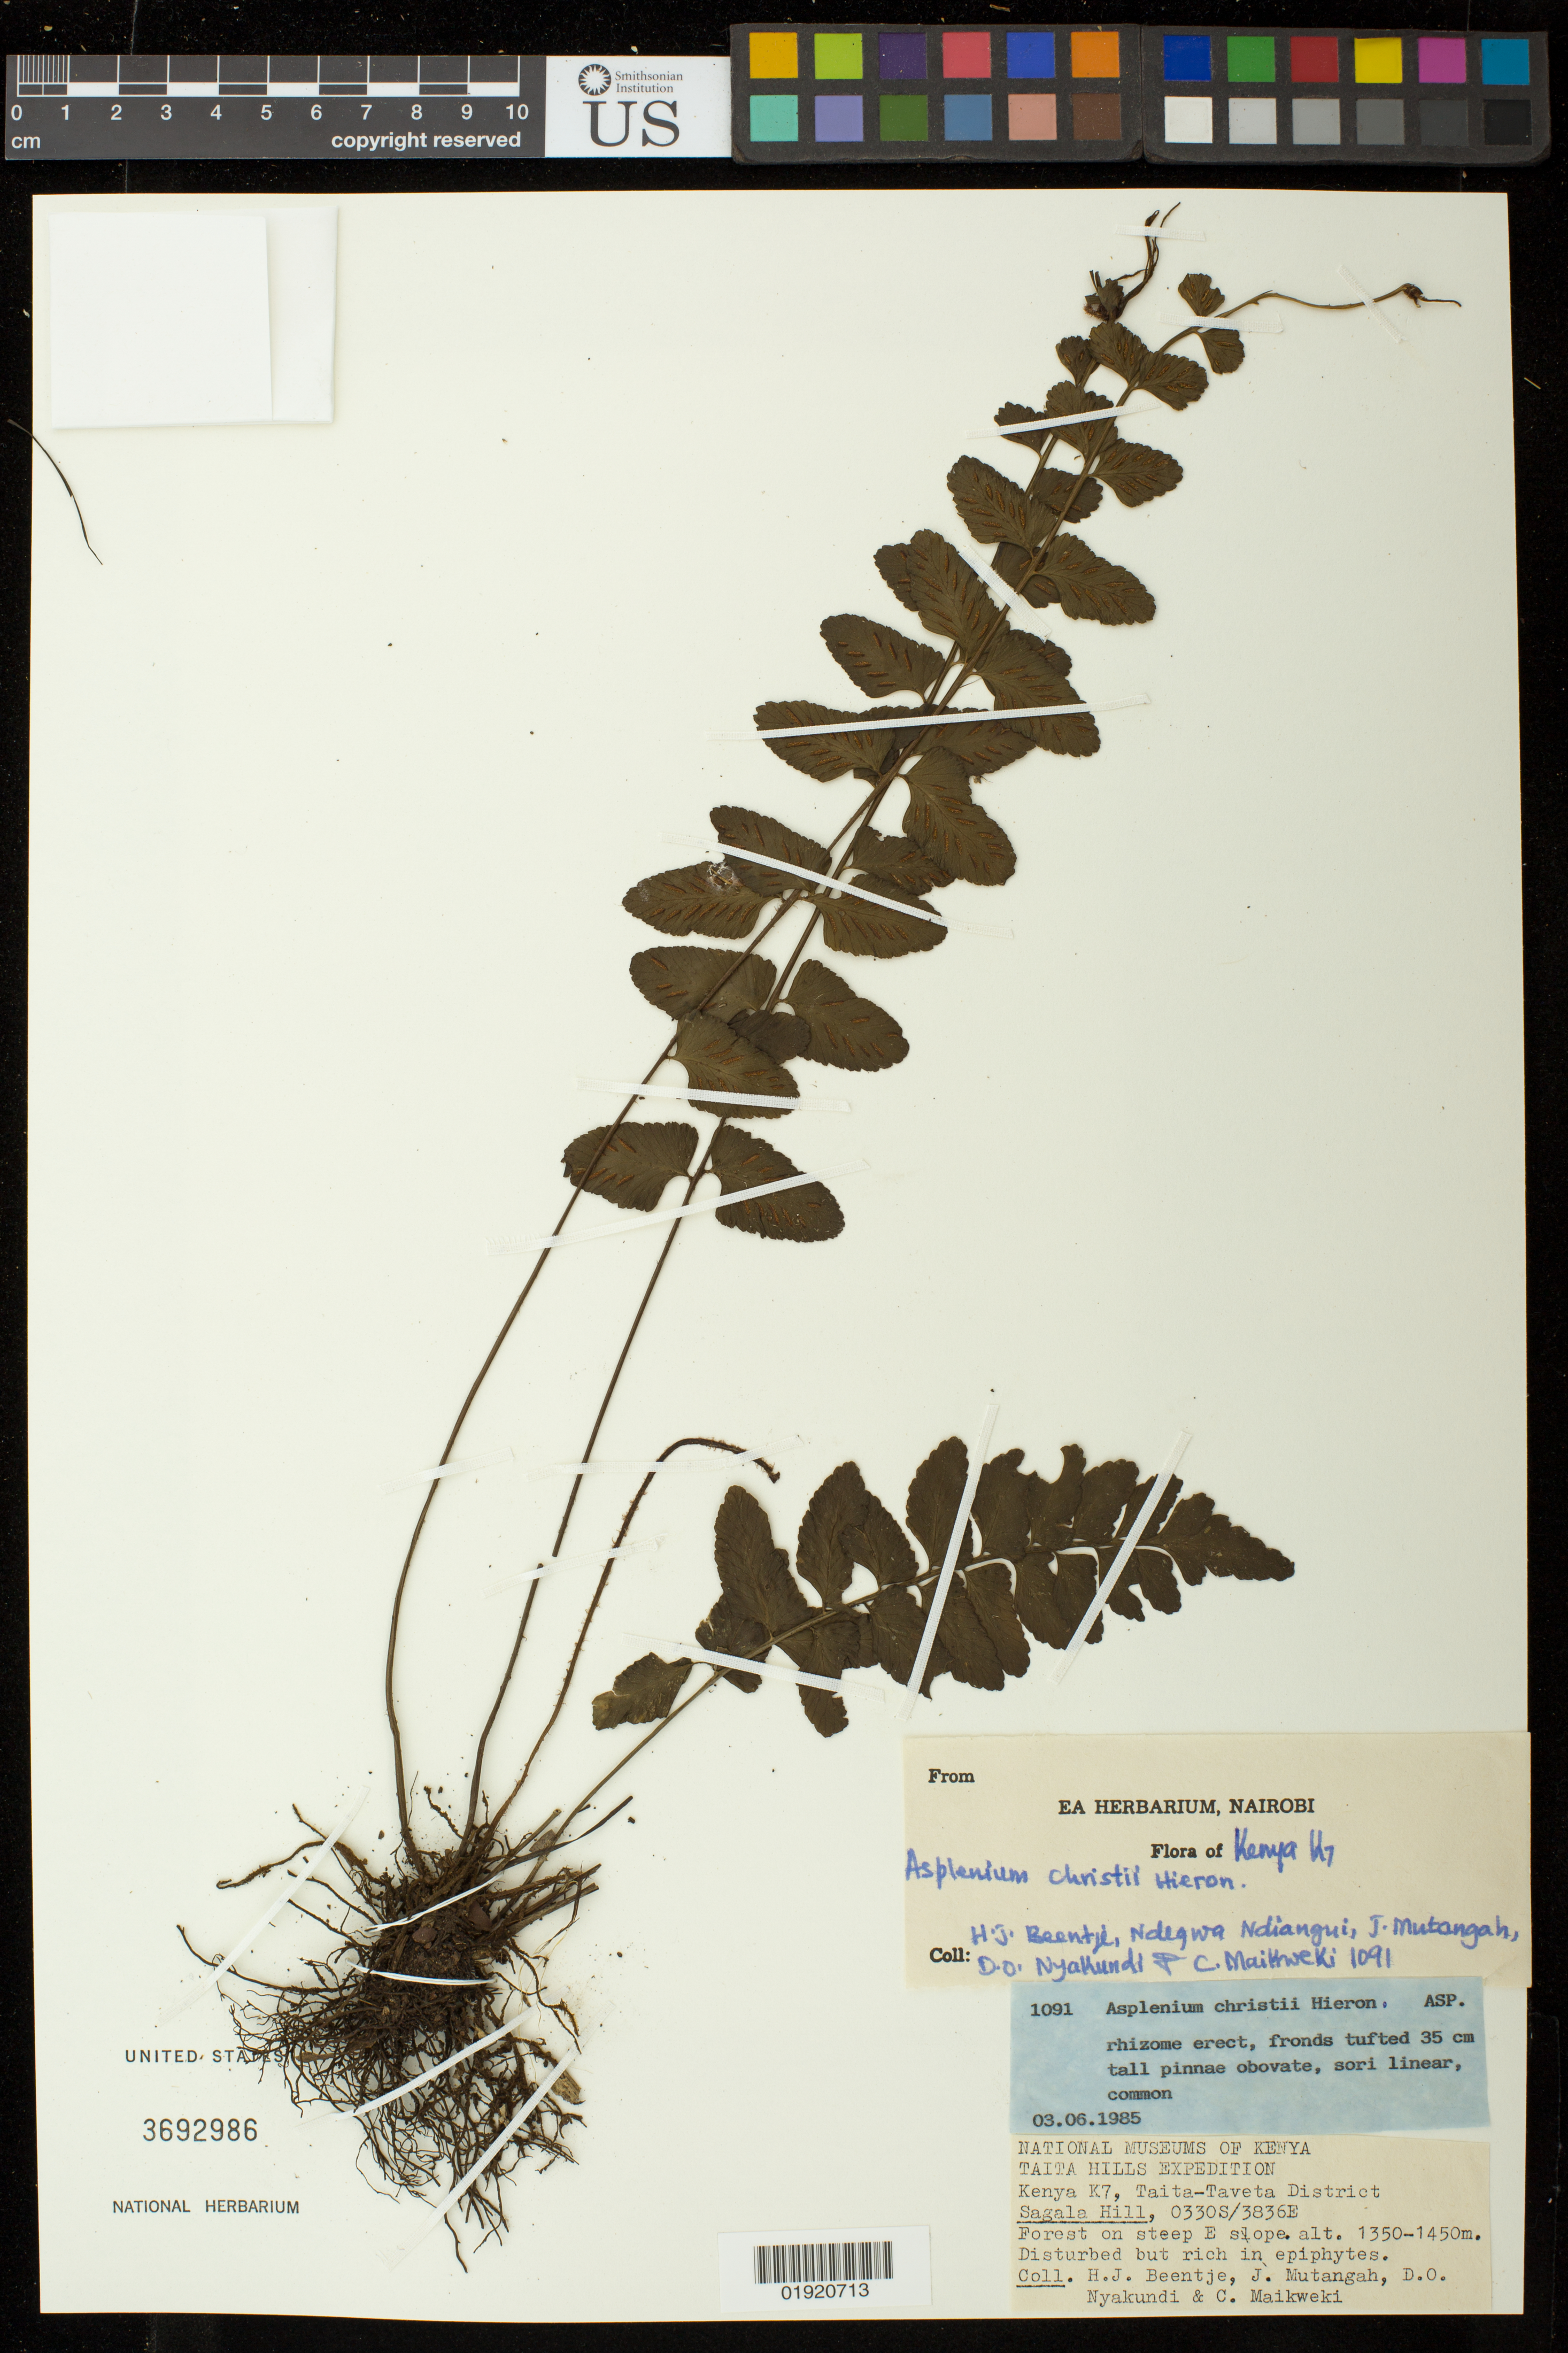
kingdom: Plantae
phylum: Tracheophyta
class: Polypodiopsida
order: Polypodiales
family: Aspleniaceae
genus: Asplenium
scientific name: Asplenium christii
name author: Hieron.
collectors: H. J. Beentje, J. Mutangah, D. Nyakundi & C. Maikweki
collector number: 1091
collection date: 1985-06-03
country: Kenya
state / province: Taita Taveta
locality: Kenya K7, Taita-Taveta District. Taita Hills. Sagala Hill.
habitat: Forest on steep E slope. Disturbed but rich in epiphytes.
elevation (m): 1350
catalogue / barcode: US 3692986